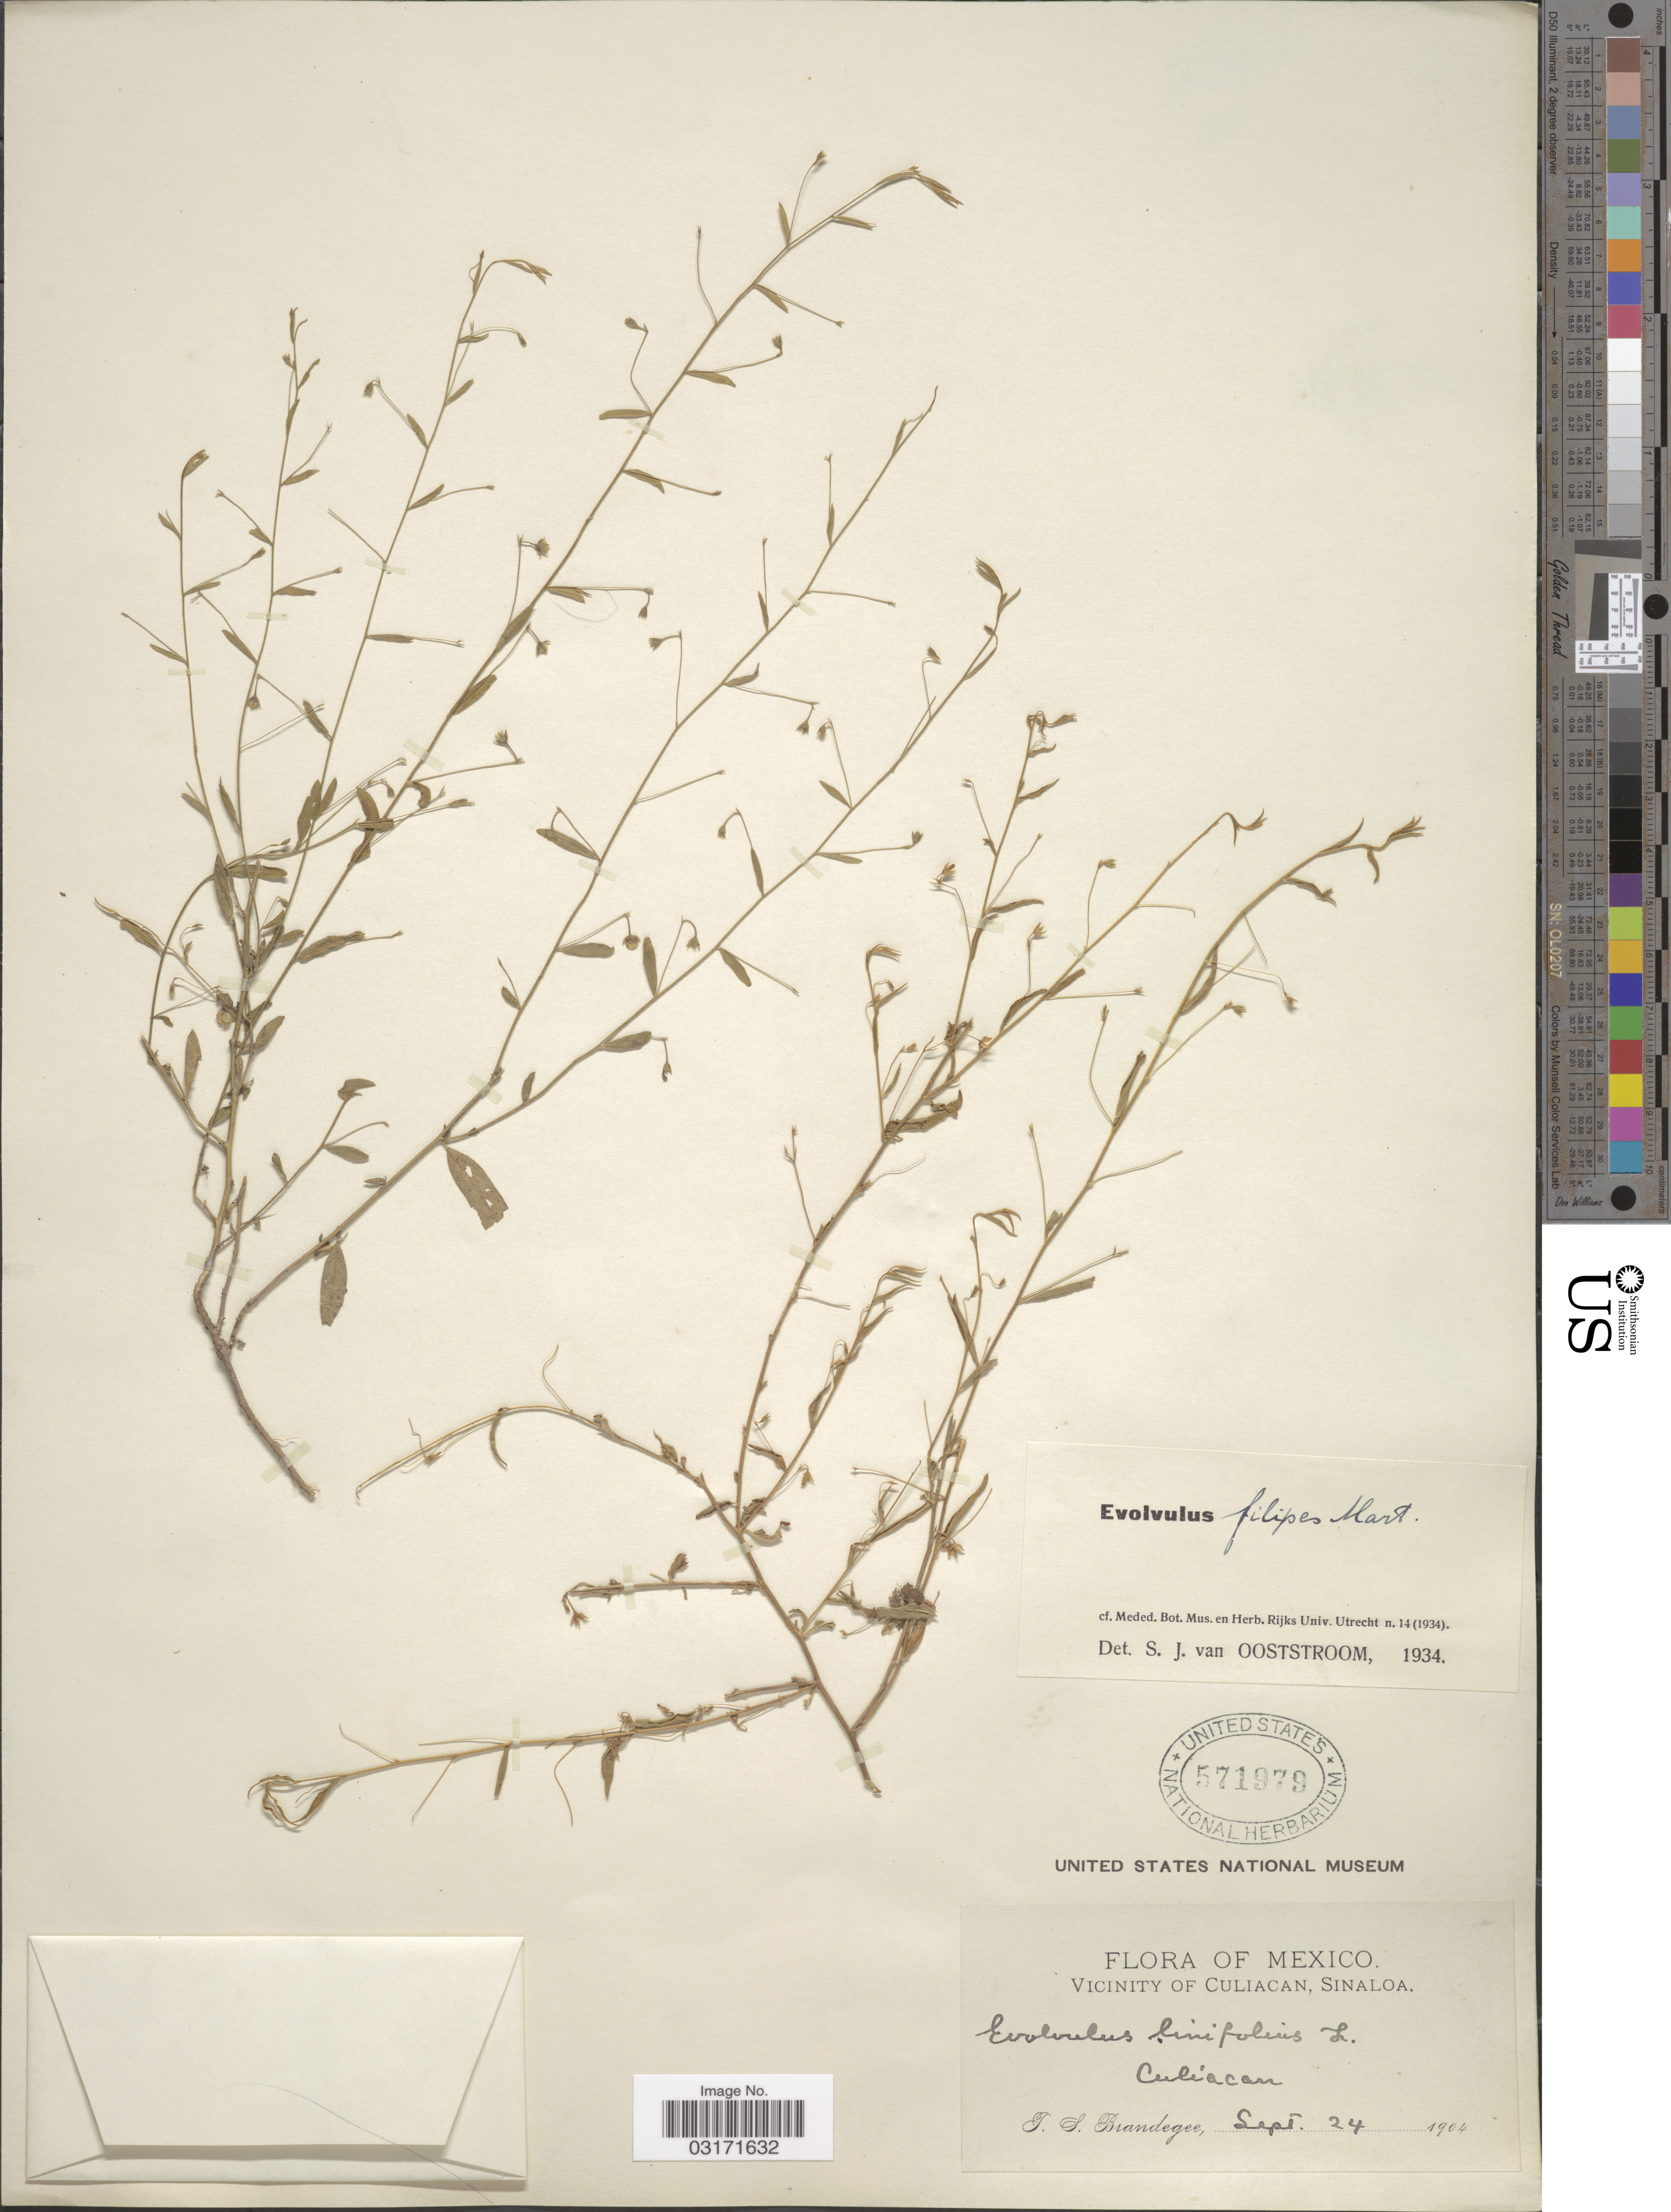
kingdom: Plantae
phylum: Tracheophyta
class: Magnoliopsida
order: Solanales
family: Convolvulaceae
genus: Evolvulus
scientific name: Evolvulus filipes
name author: Mart.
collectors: T. S. Brandegee (herbarium)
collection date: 1904-09-24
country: Mexico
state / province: Sinaloa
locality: Vicinity of Culiacan, Culiacan.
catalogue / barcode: US 571979